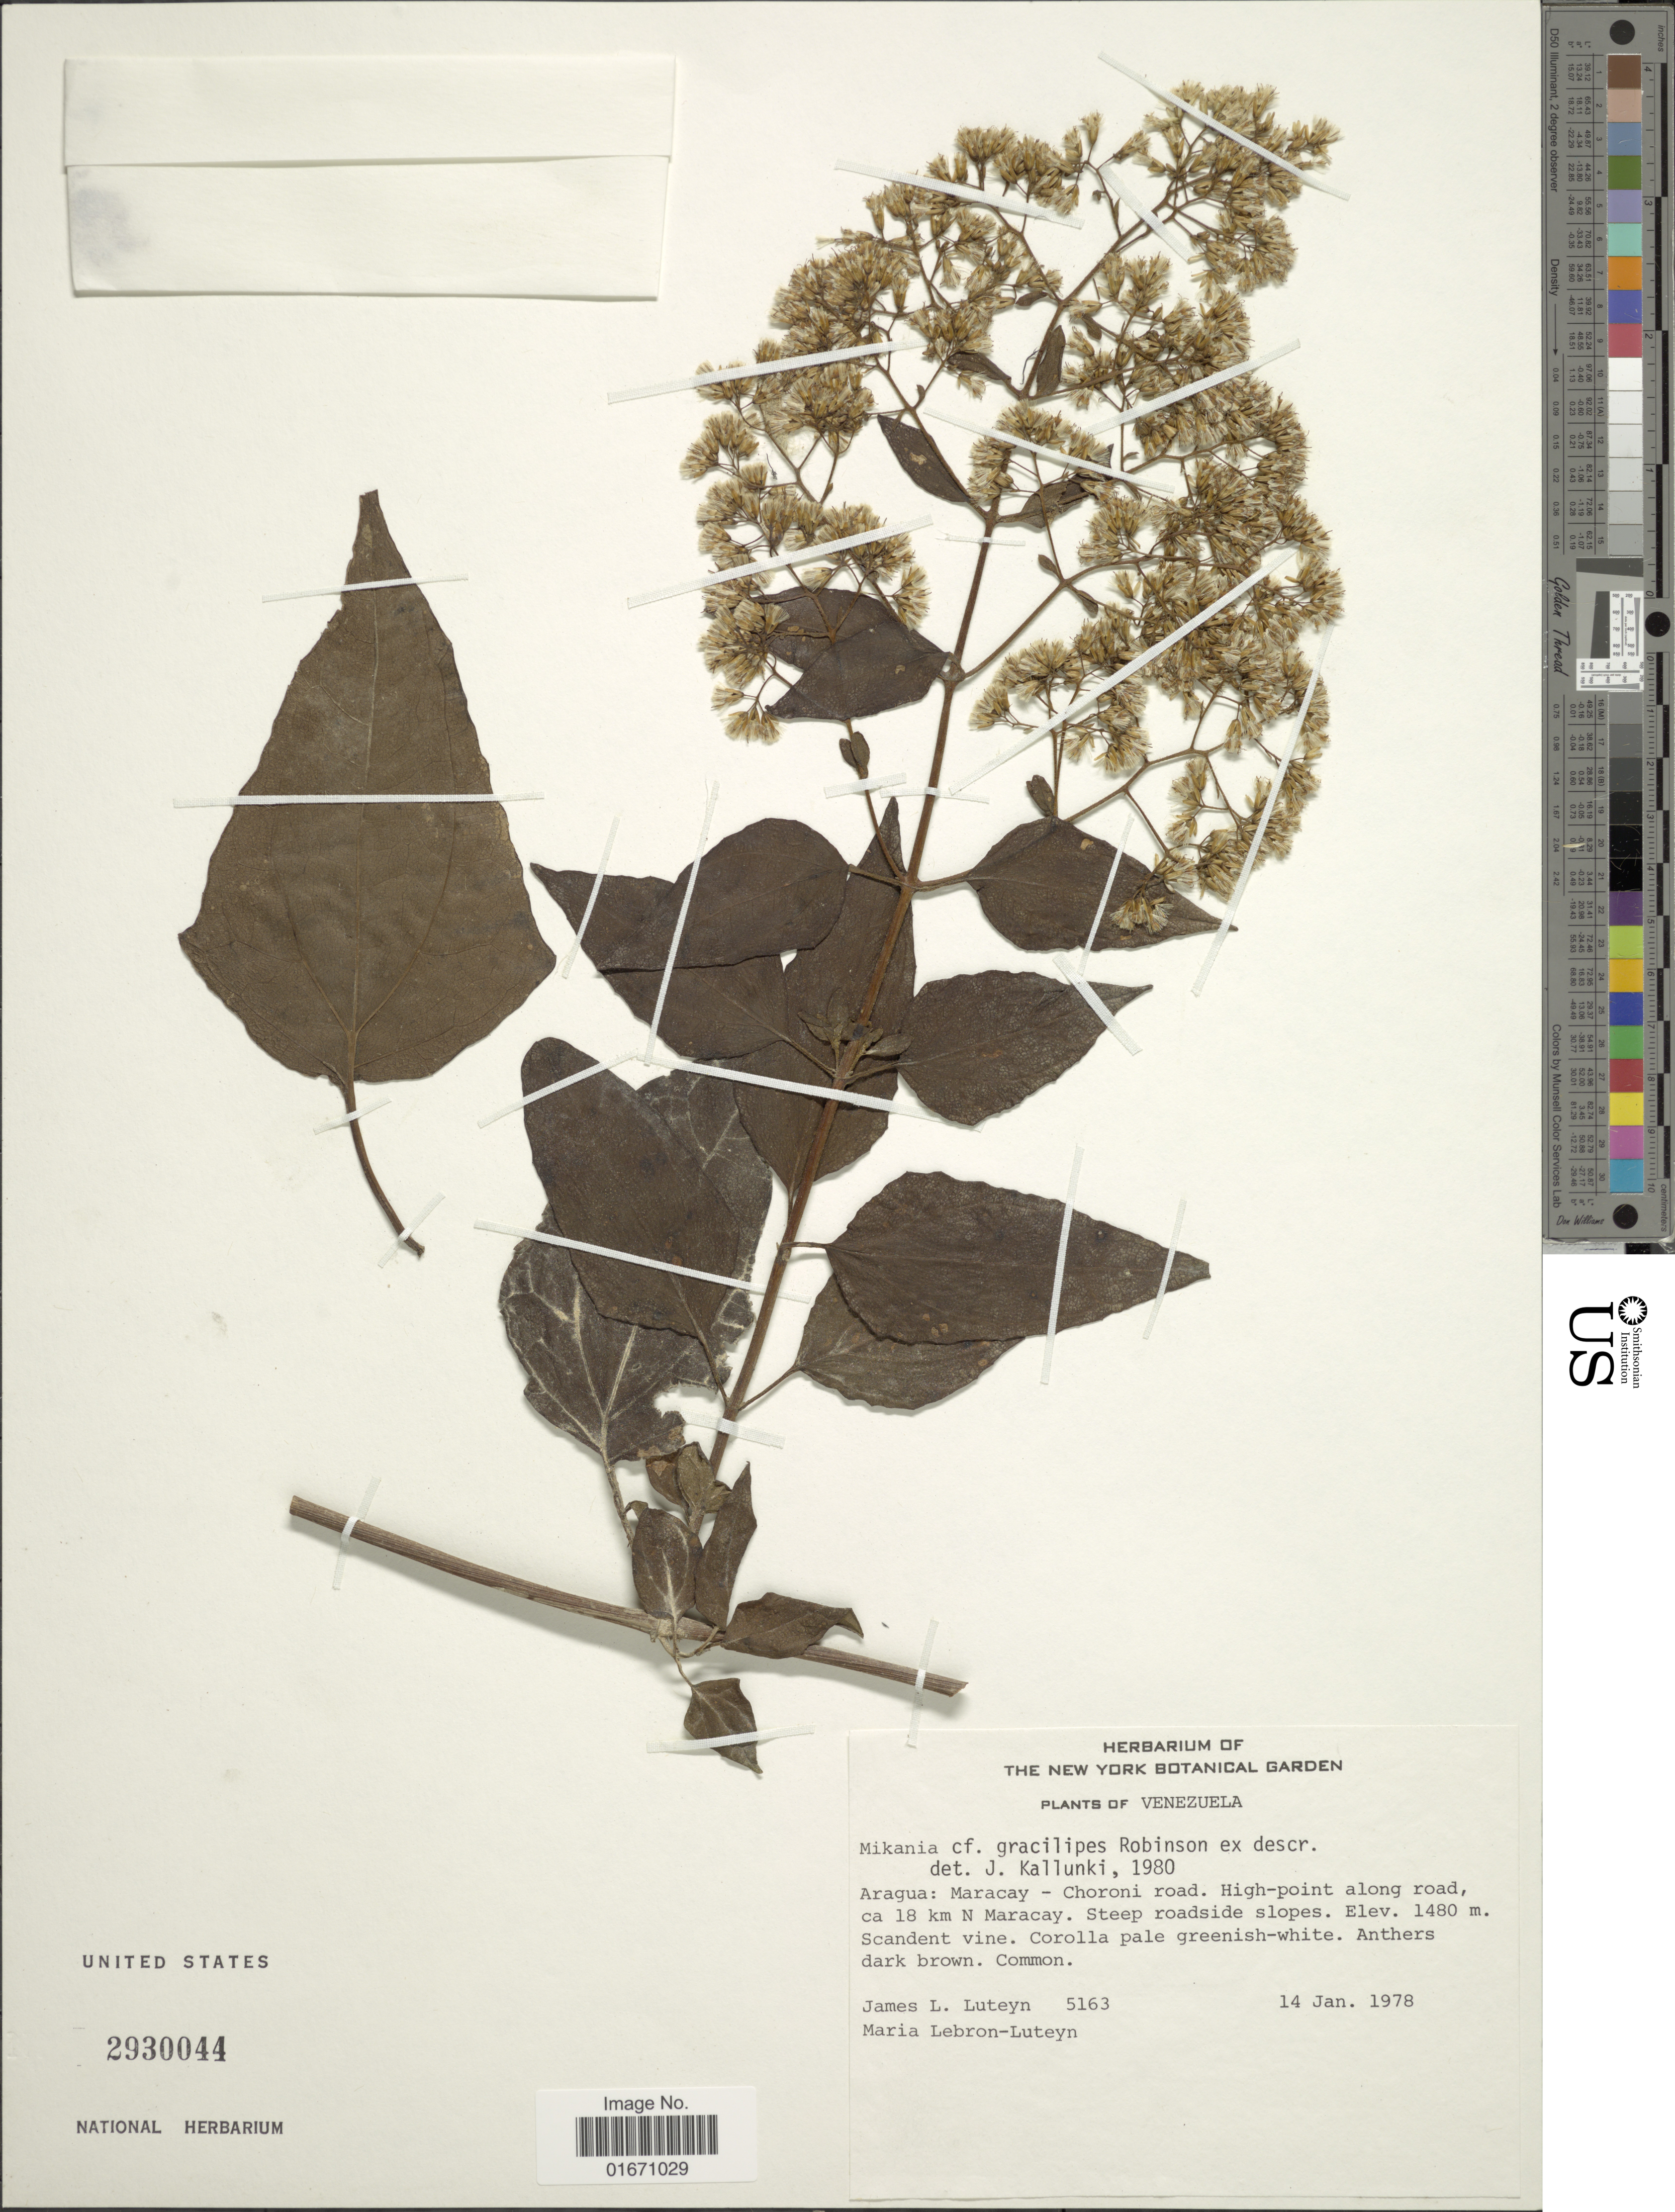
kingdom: Plantae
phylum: Tracheophyta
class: Magnoliopsida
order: Asterales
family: Asteraceae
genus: Mikania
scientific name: Mikania gracilipes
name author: B.L. Rob.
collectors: J. L. Luteyn & M. L. Lebrón-Luteyn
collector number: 5163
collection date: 1978-01-14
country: Venezuela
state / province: Aragua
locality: Maracay-Choroni road, high-point along road, ca 18 km N Maracay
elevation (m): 1480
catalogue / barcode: US 2930044